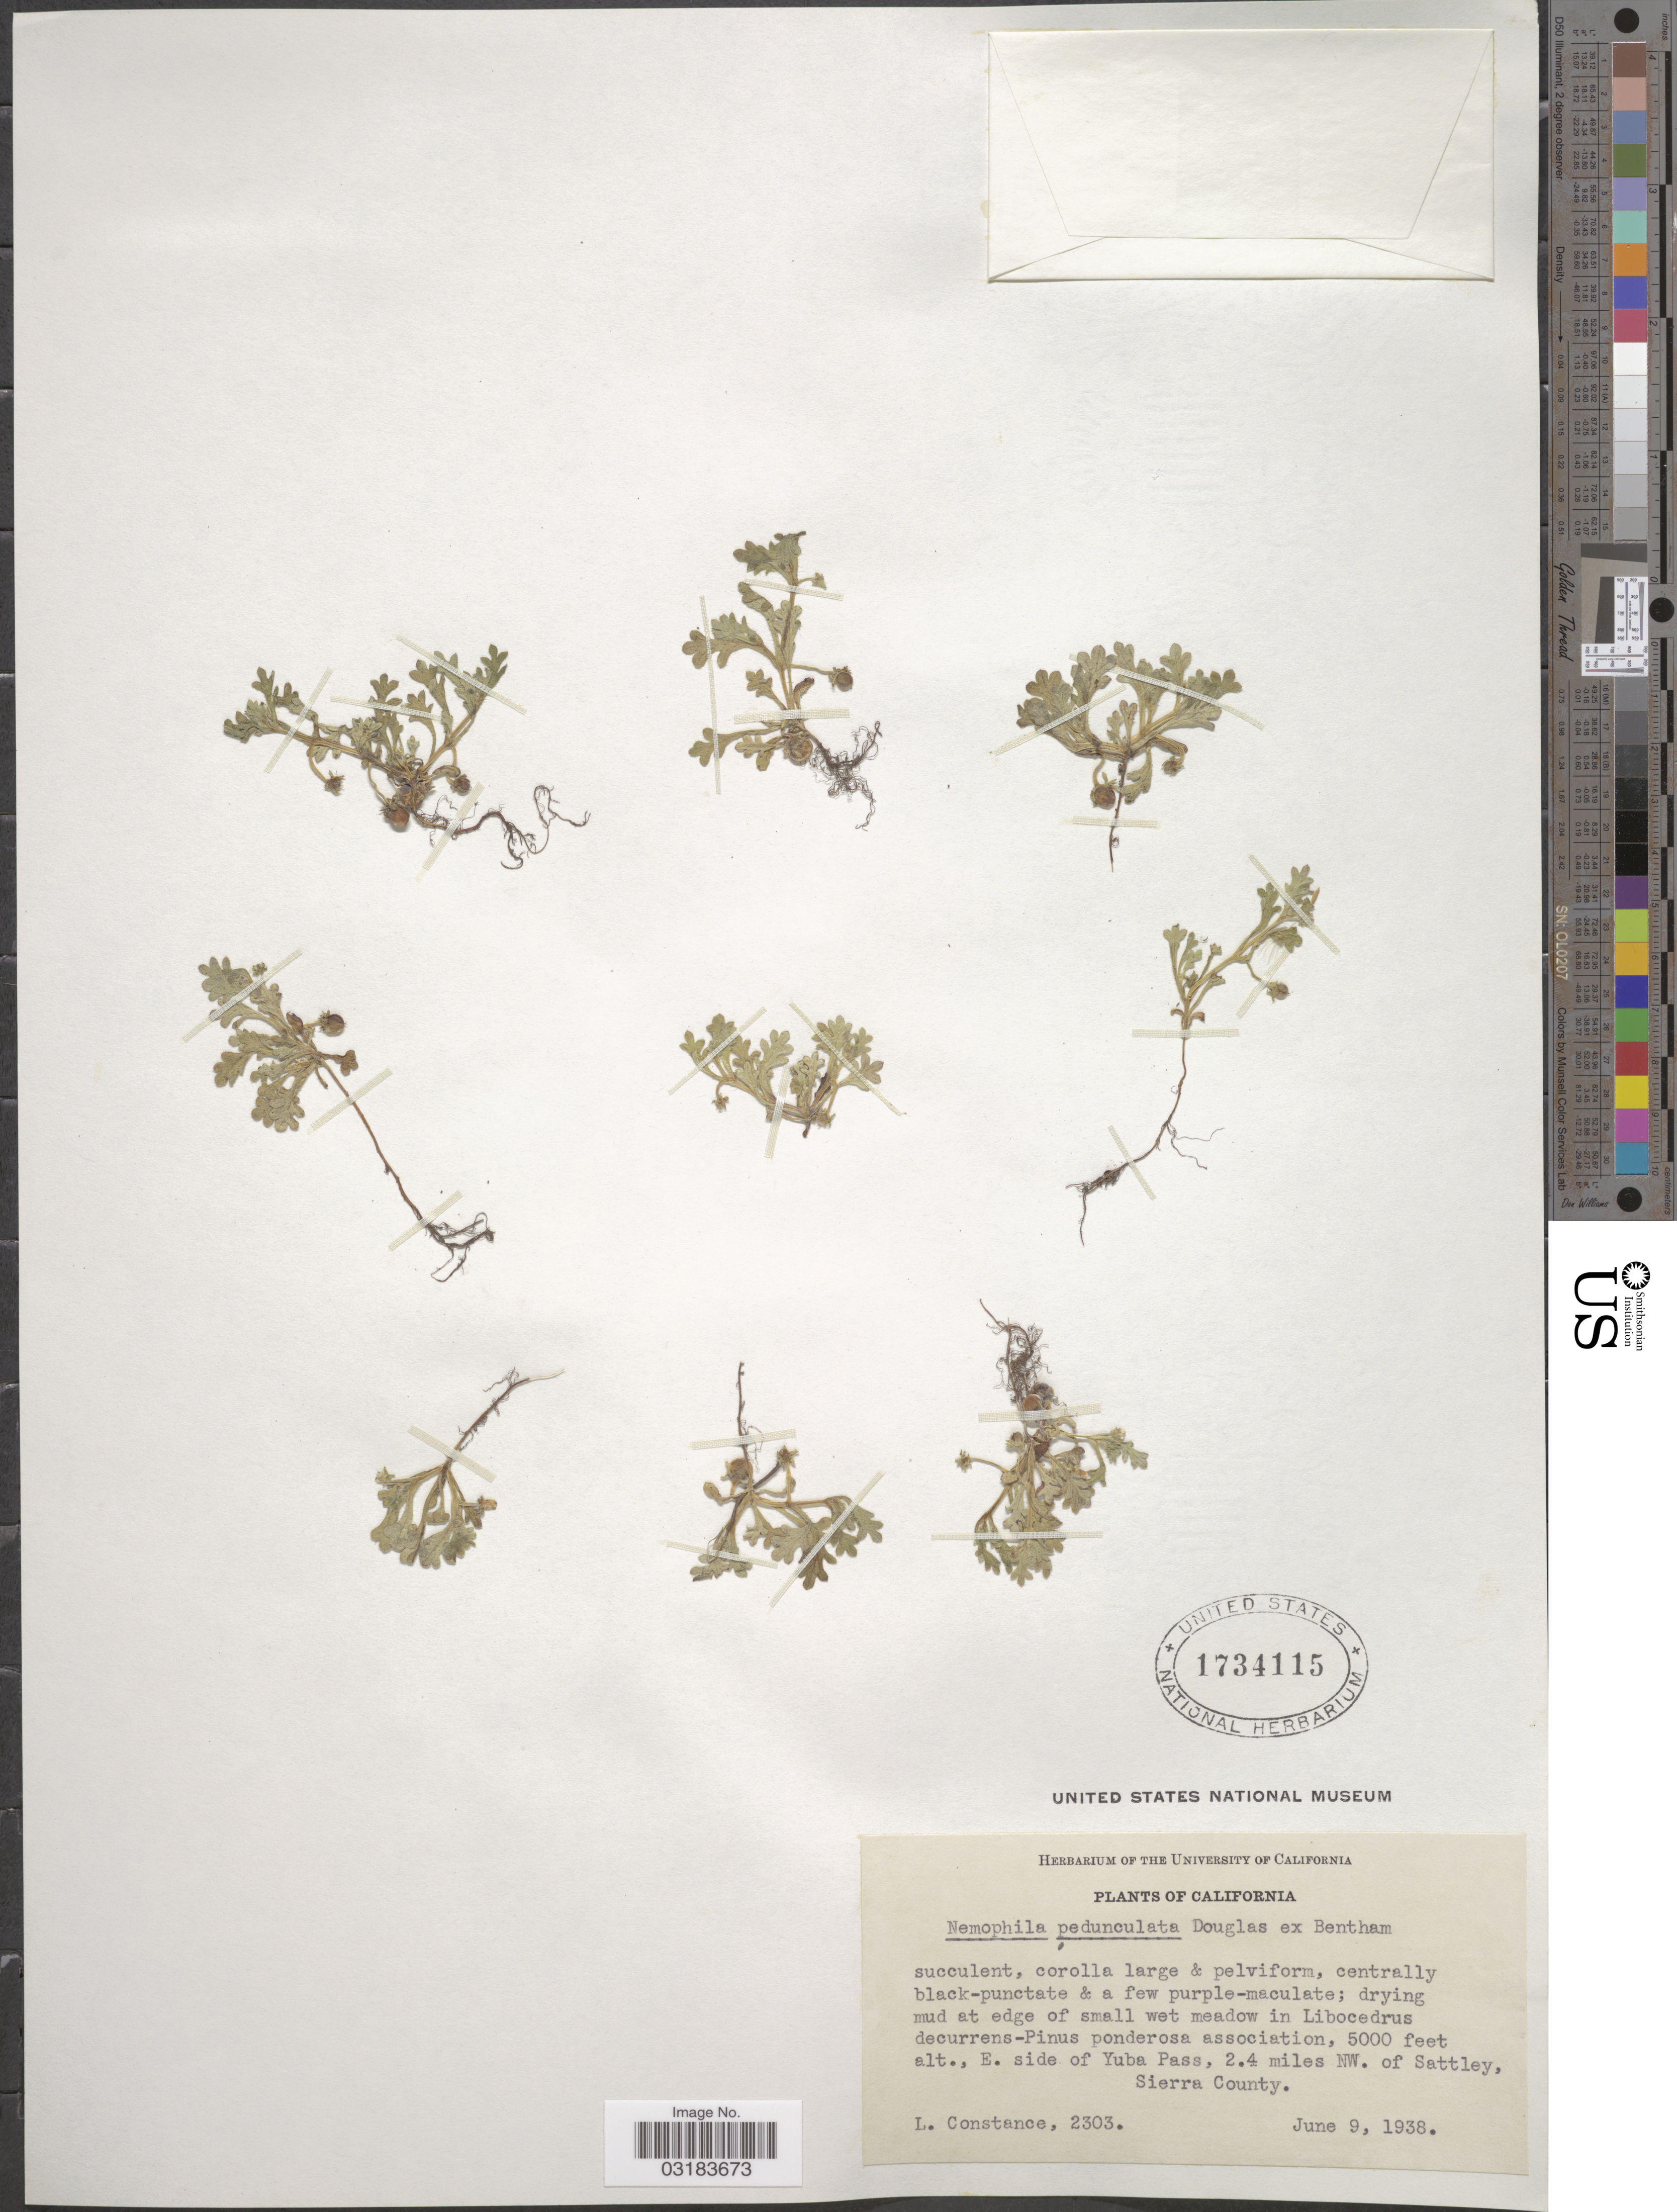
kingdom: Plantae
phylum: Tracheophyta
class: Magnoliopsida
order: Boraginales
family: Hydrophyllaceae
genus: Nemophila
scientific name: Nemophila pedunculata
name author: Douglas ex Benth.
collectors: L. Constance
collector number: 2303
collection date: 1938-06-09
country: United States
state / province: California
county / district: Sierra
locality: E. side of Yuba Pass, 2.4 miles NW. of Sattley, Sierra County.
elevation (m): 1524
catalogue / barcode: US 1734115